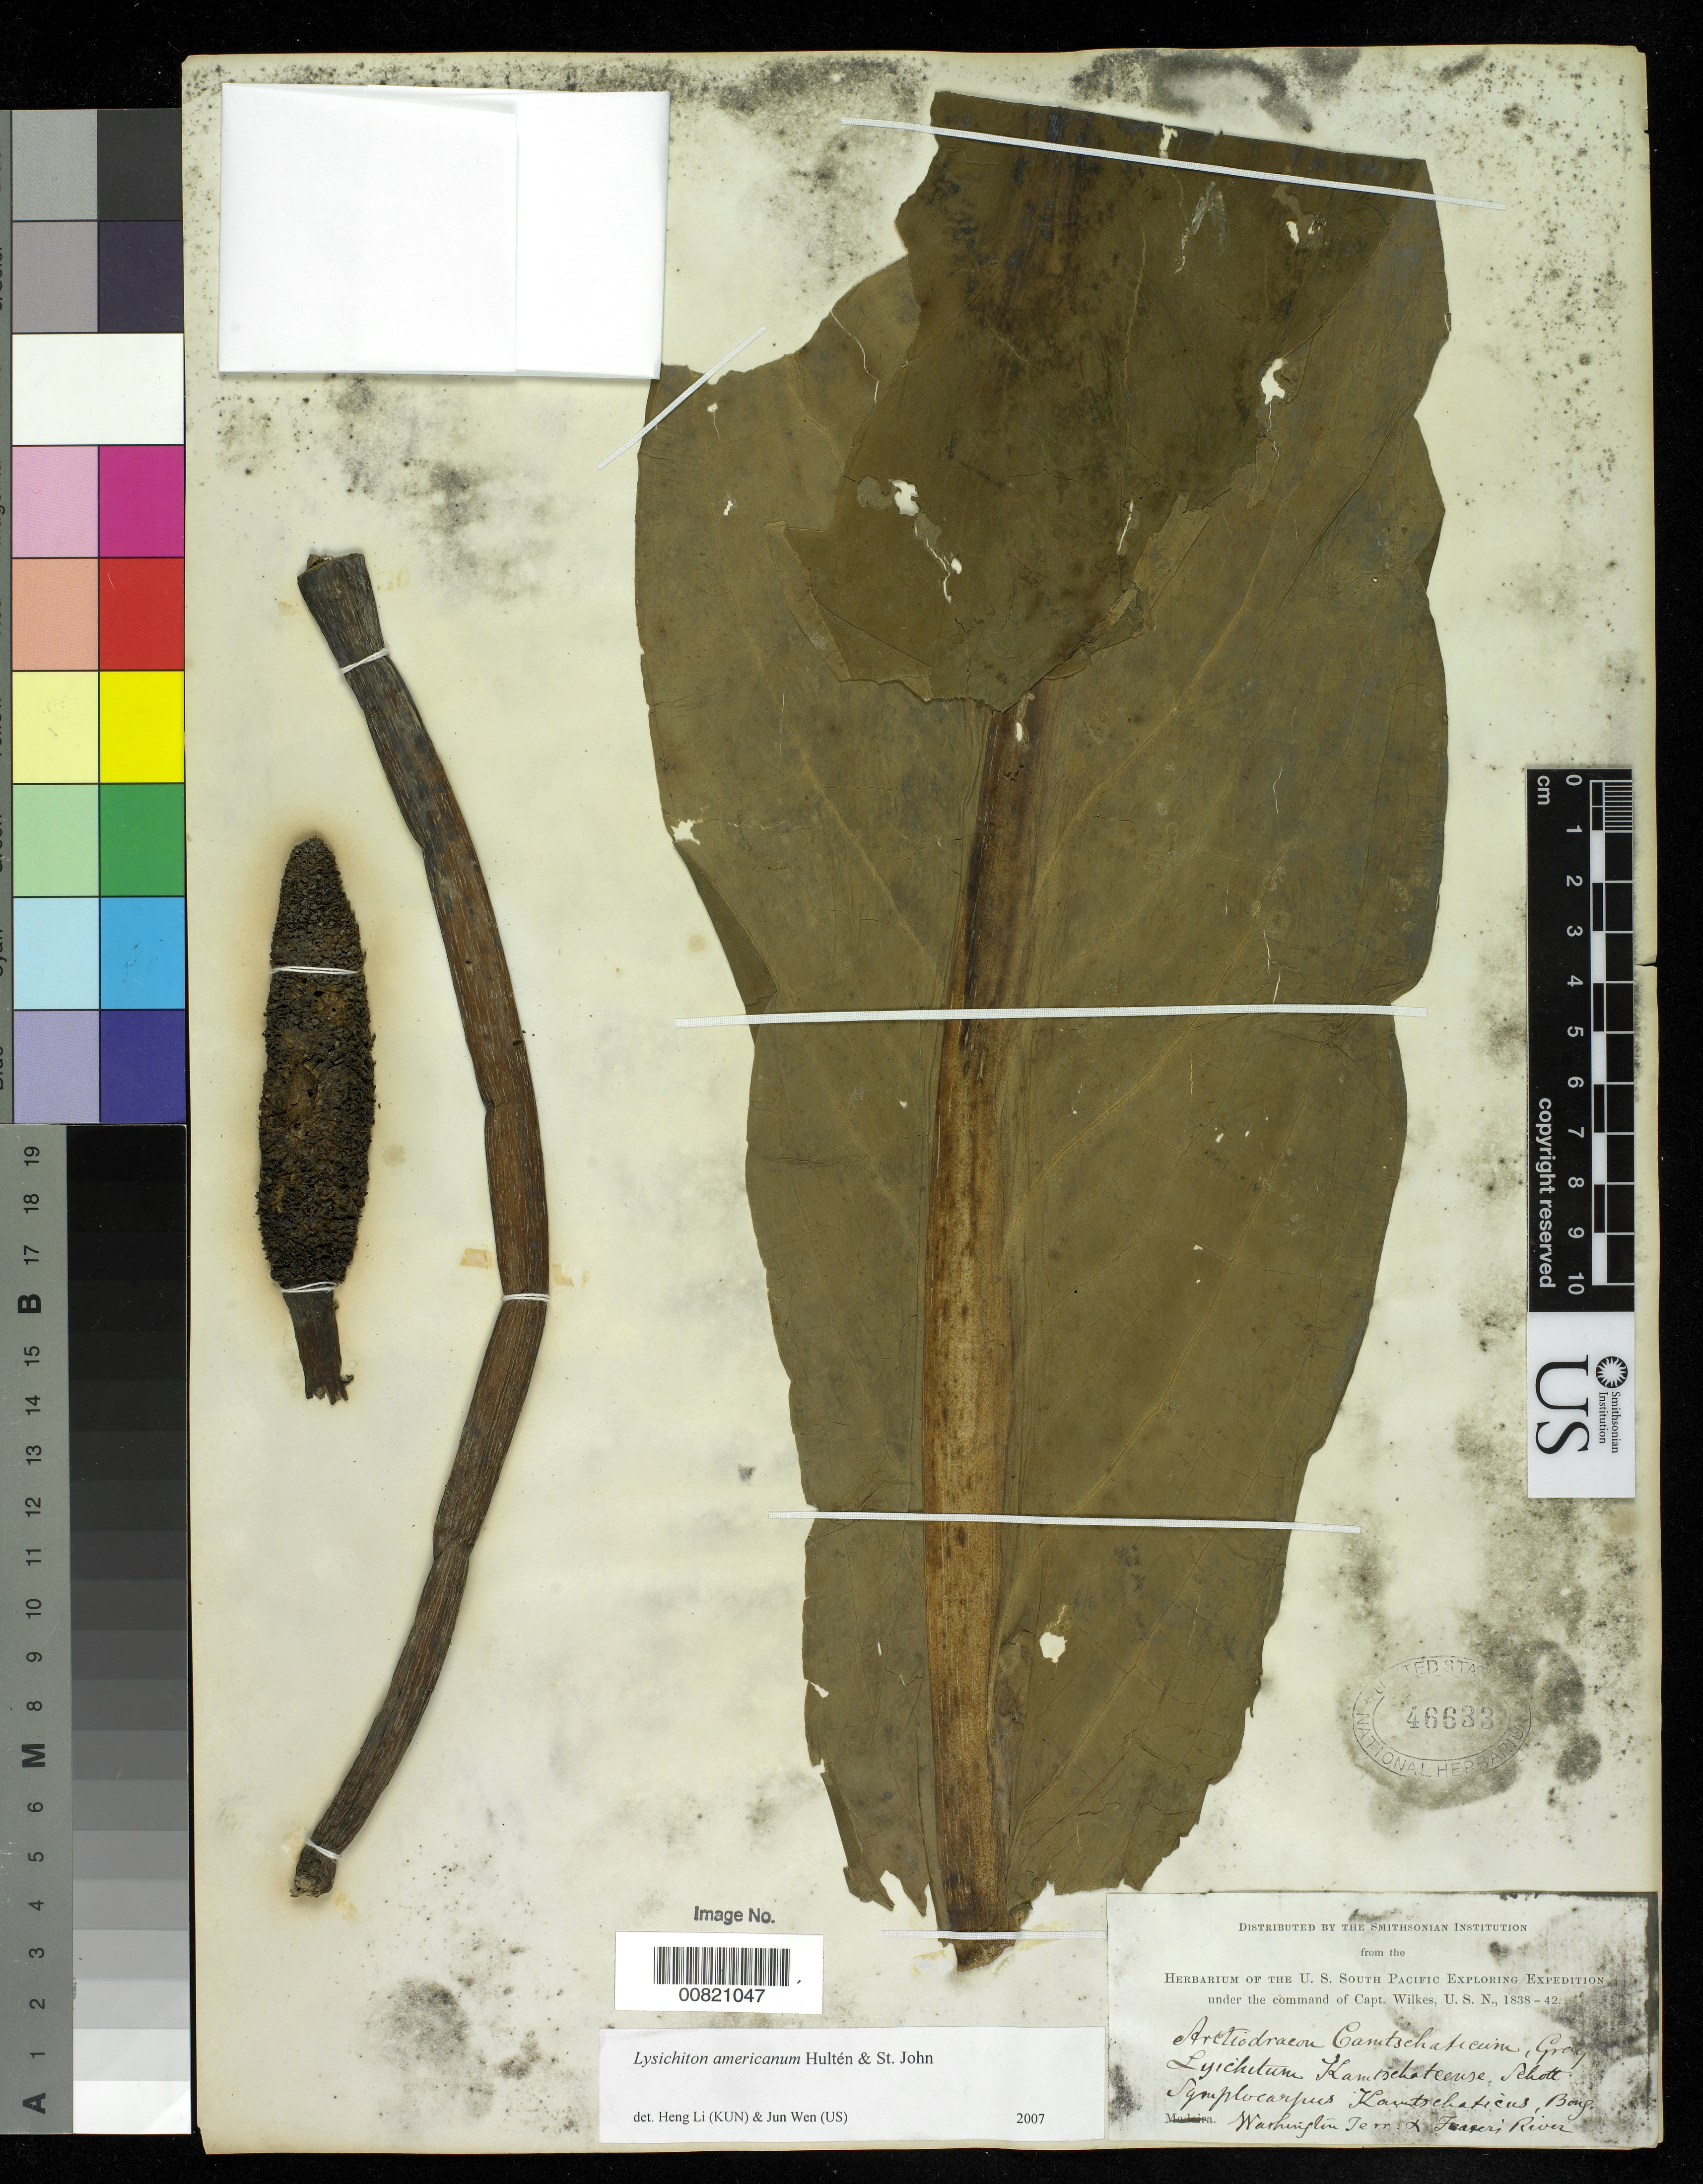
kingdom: Plantae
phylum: Tracheophyta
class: Liliopsida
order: Alismatales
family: Araceae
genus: Lysichiton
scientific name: Lysichiton americanus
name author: Hultén & H. St. John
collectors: Wilkes Explor. Exped.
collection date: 1838/1842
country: United States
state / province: Washington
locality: Fraser's River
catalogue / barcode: US 46633